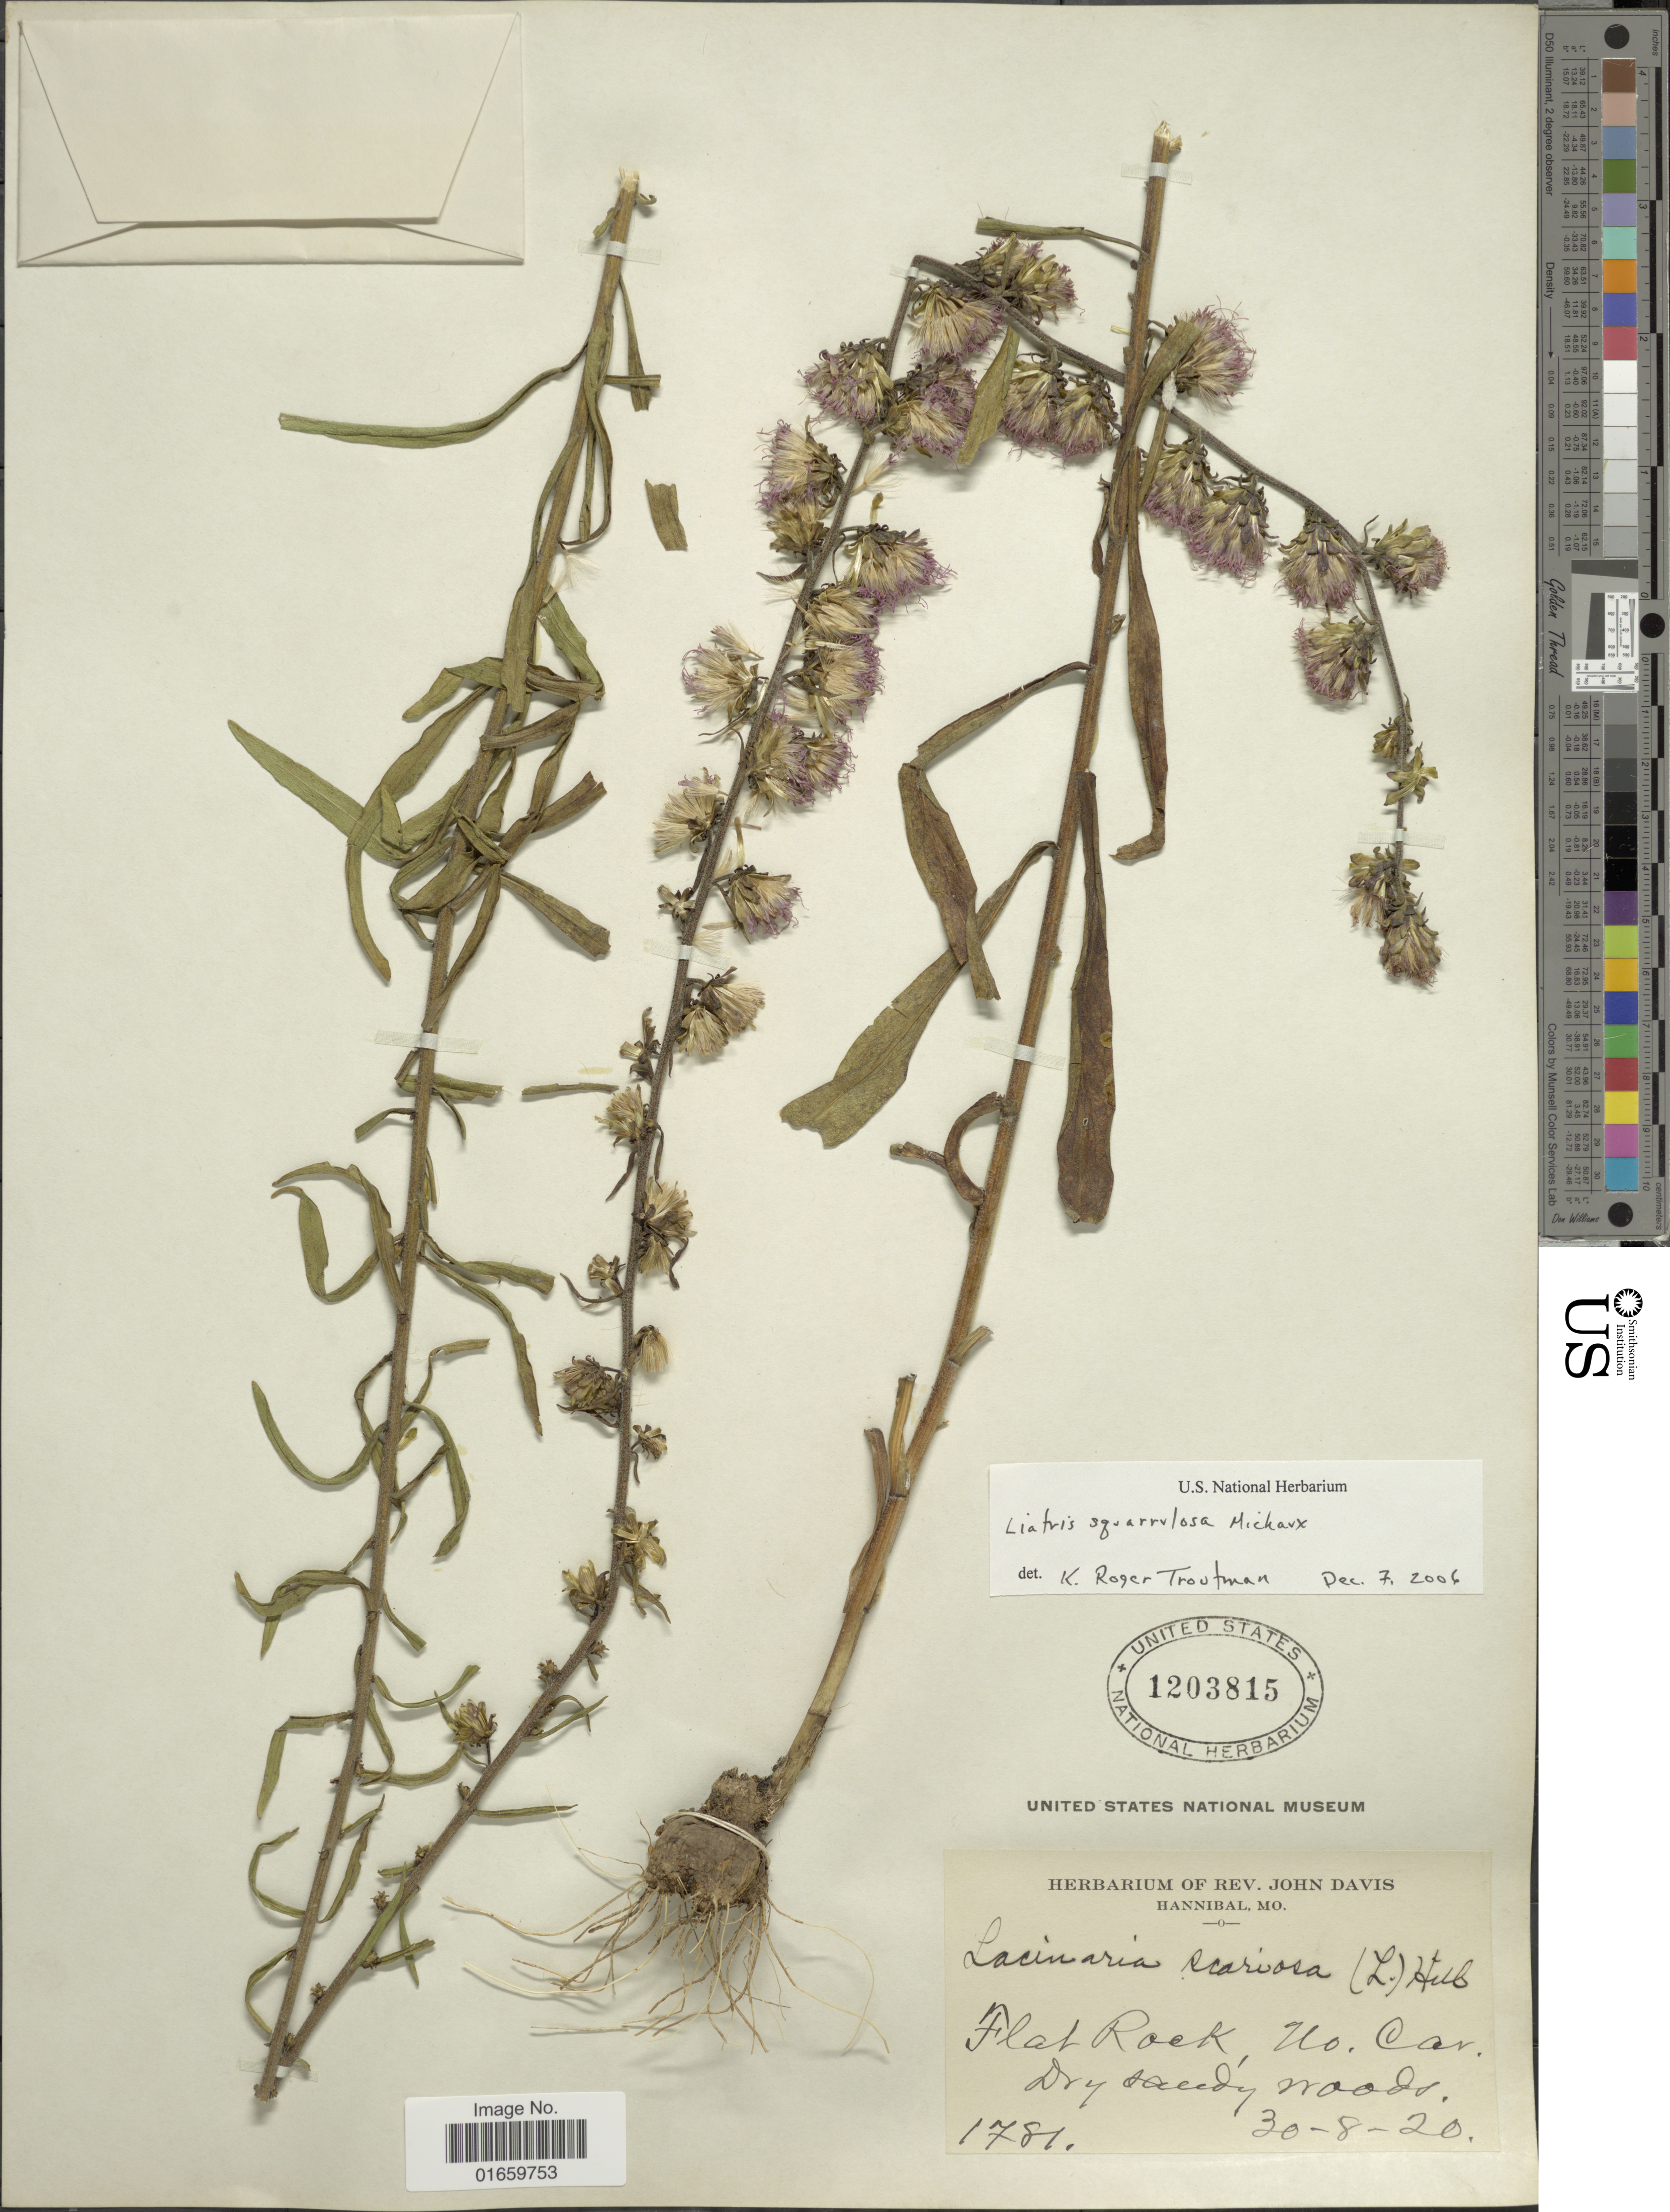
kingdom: Plantae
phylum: Tracheophyta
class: Magnoliopsida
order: Asterales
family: Asteraceae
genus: Liatris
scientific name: Liatris squarrulosa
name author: Michx.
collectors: ex herb. Rev. John Davis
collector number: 1781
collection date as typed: Transcribed d/m/y: 30/8/20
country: United States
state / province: North Carolina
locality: Flat Rock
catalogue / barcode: US 1203815